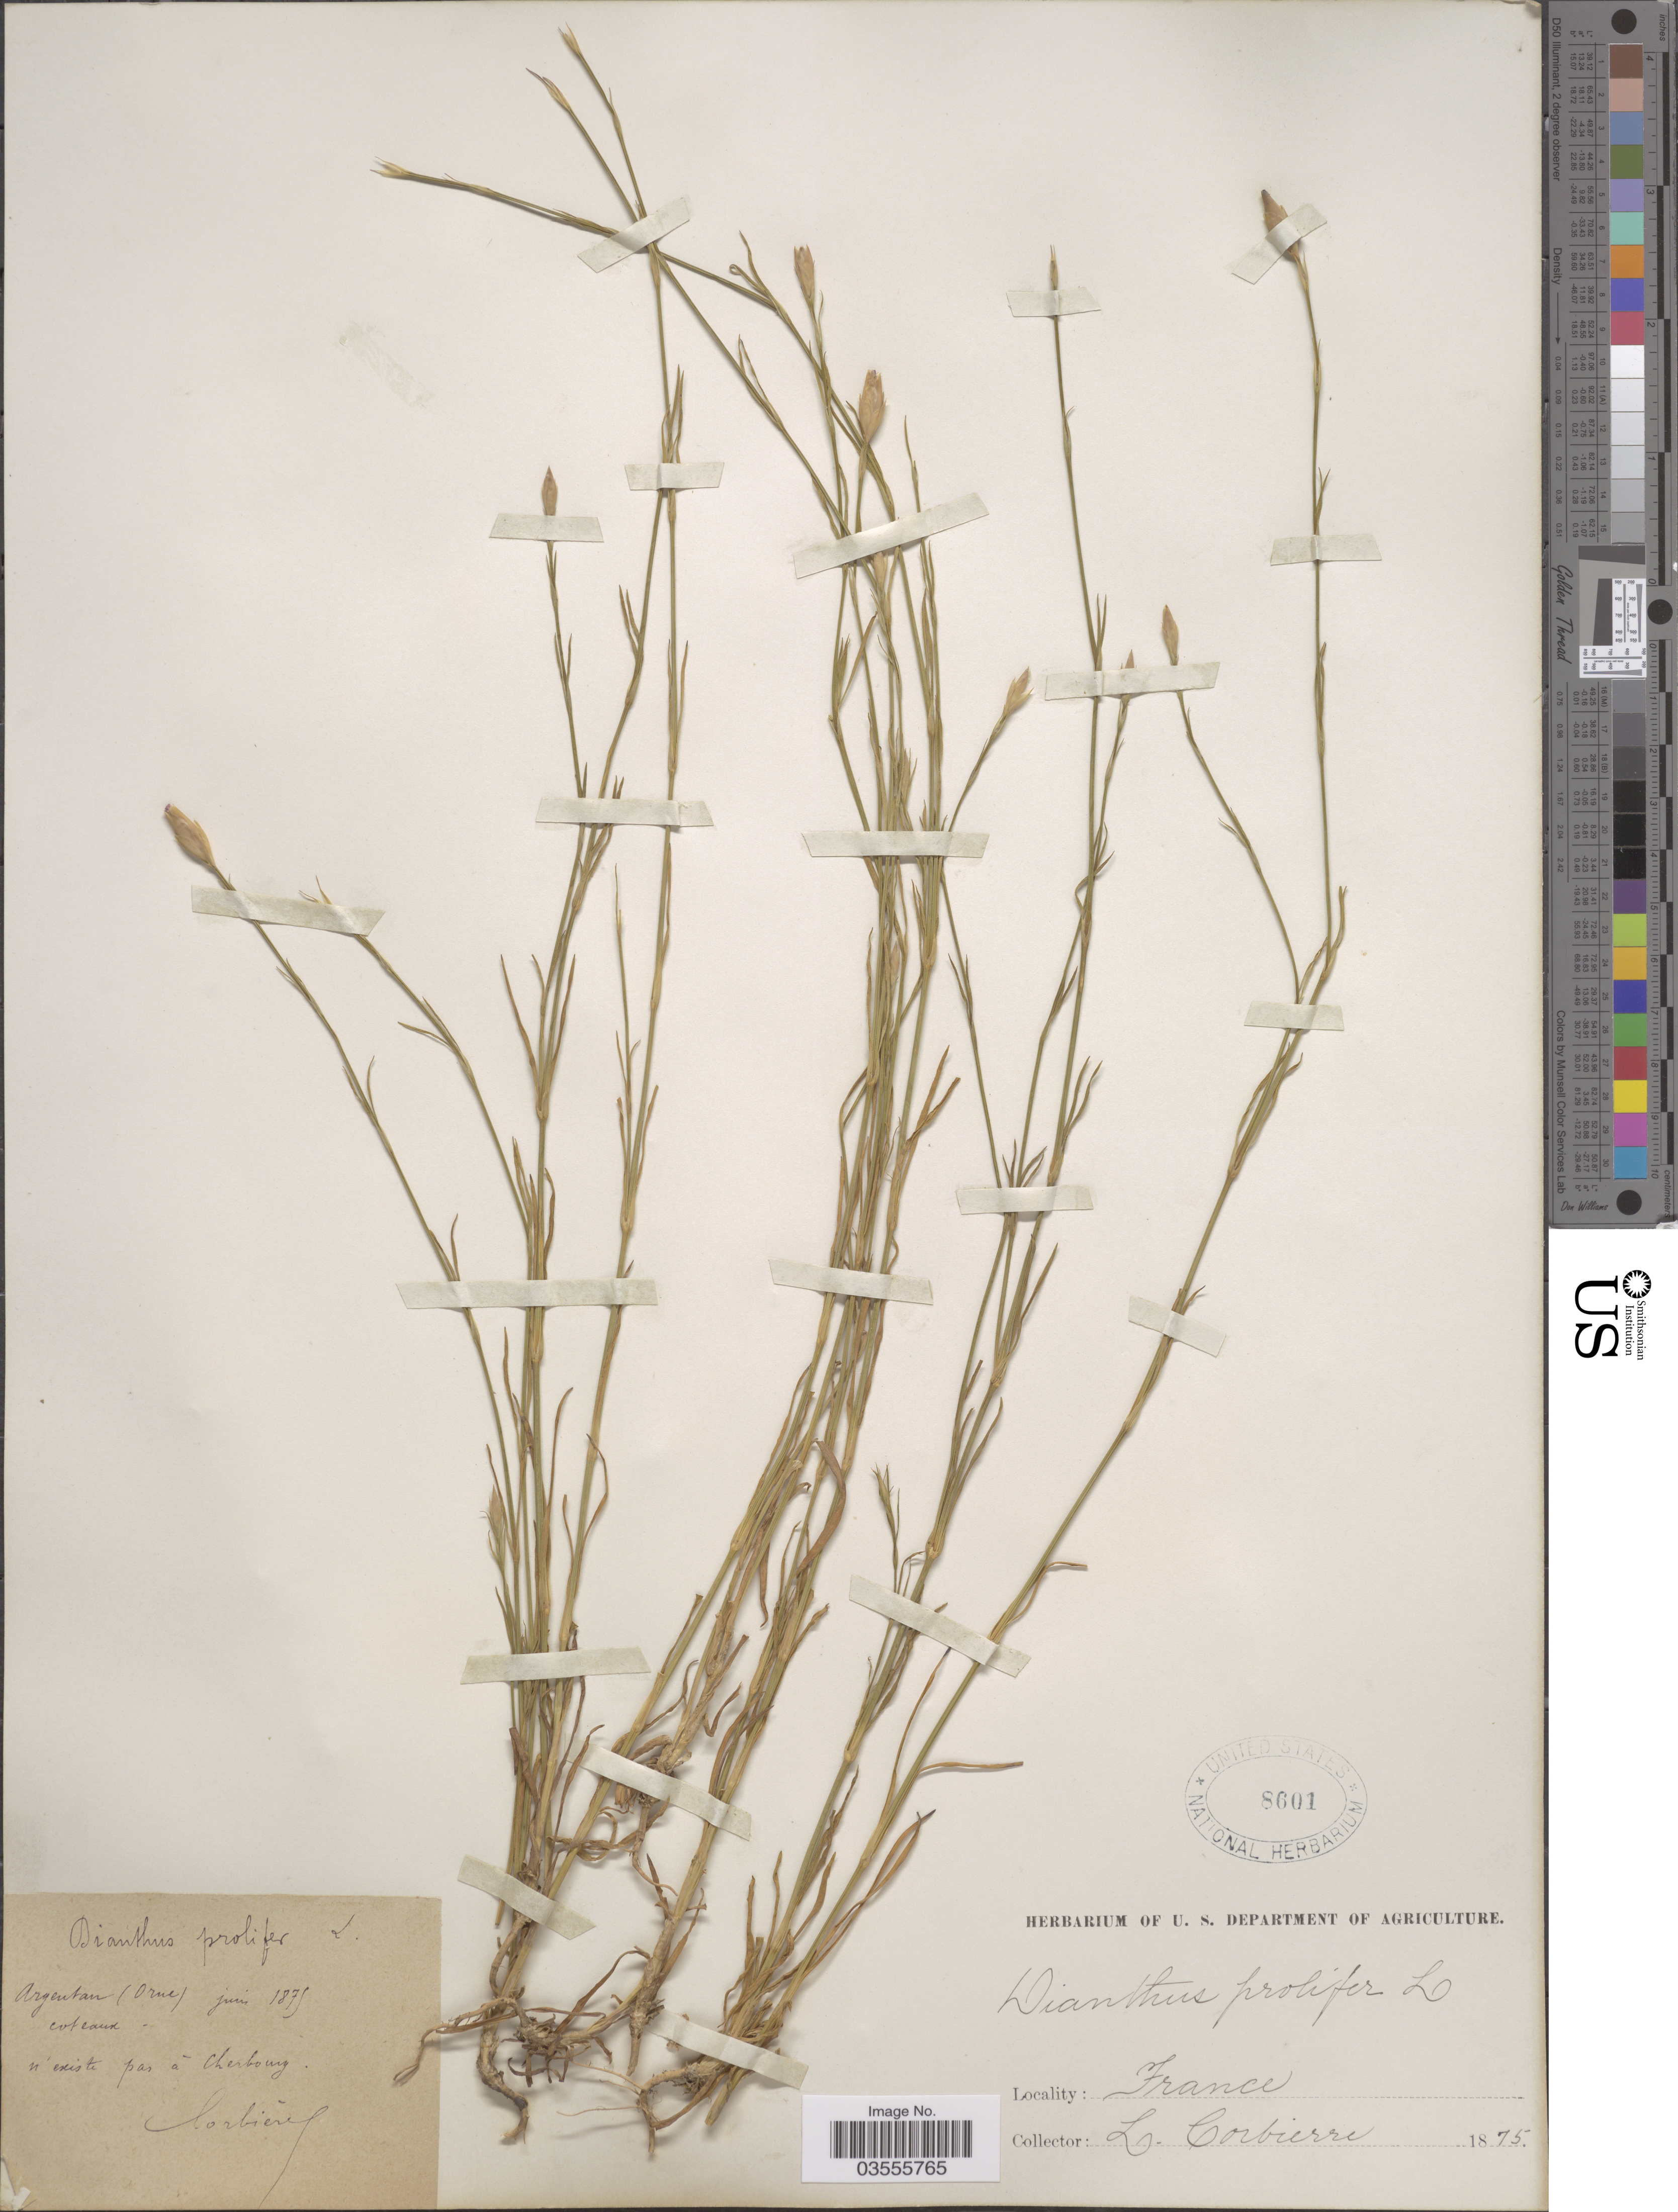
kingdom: Plantae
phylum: Tracheophyta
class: Magnoliopsida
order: Caryophyllales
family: Caryophyllaceae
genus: Petrorhagia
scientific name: Petrorhagia prolifera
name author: (L.) P.W. Ball & Heywood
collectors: L. Corbierre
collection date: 1875-06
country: France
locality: Argentan (Orne). coteaux. N'existe pas à Cherbourg.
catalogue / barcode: US 8601